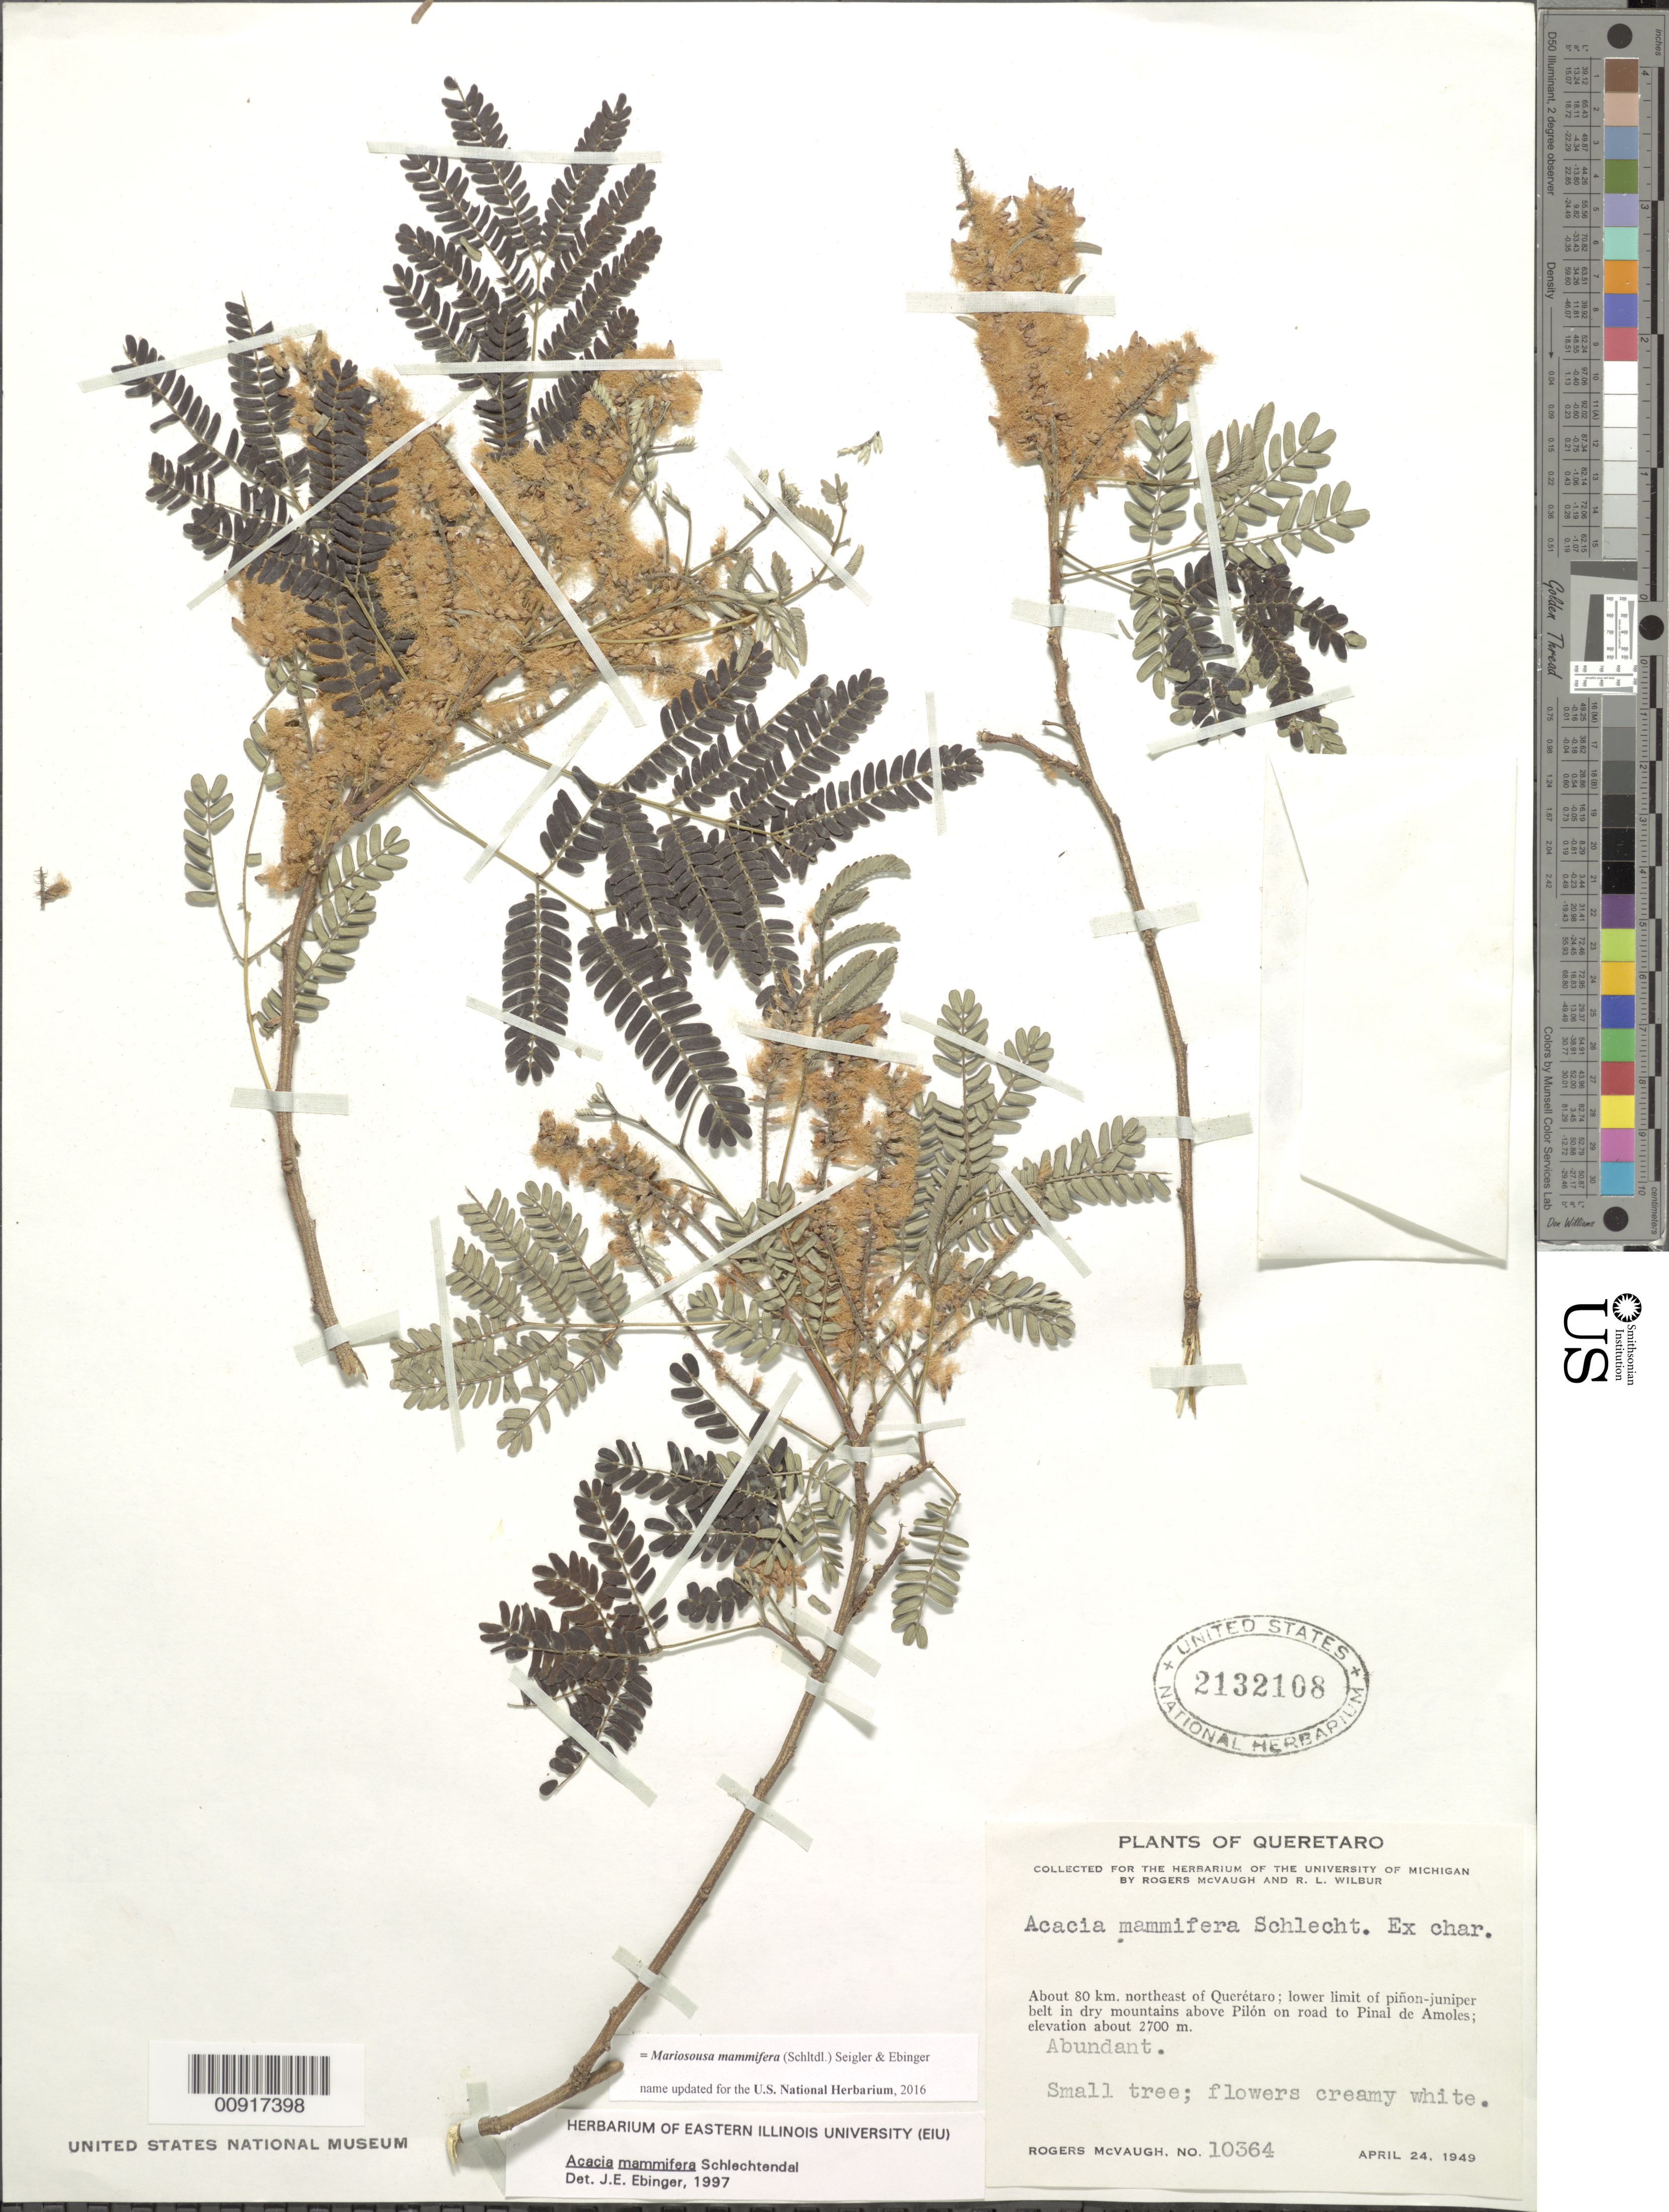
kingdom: Plantae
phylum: Tracheophyta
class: Magnoliopsida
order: Fabales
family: Fabaceae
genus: Mariosousa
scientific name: Mariosousa mammifera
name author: (Schltdl.) Seigler & Ebinger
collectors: R. McVaugh & R. L. Wilbur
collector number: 10364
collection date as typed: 24 Apr 1949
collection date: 1949-04-24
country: Mexico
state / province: Querétaro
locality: About 80 km. northeast of Querétaro; lower limit of piñon-juniper belt in dry mountains above Pilón on road to Pinal de Amoles.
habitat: Lower limit of piñon-juniper belt in dry mountains.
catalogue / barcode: US 2132108